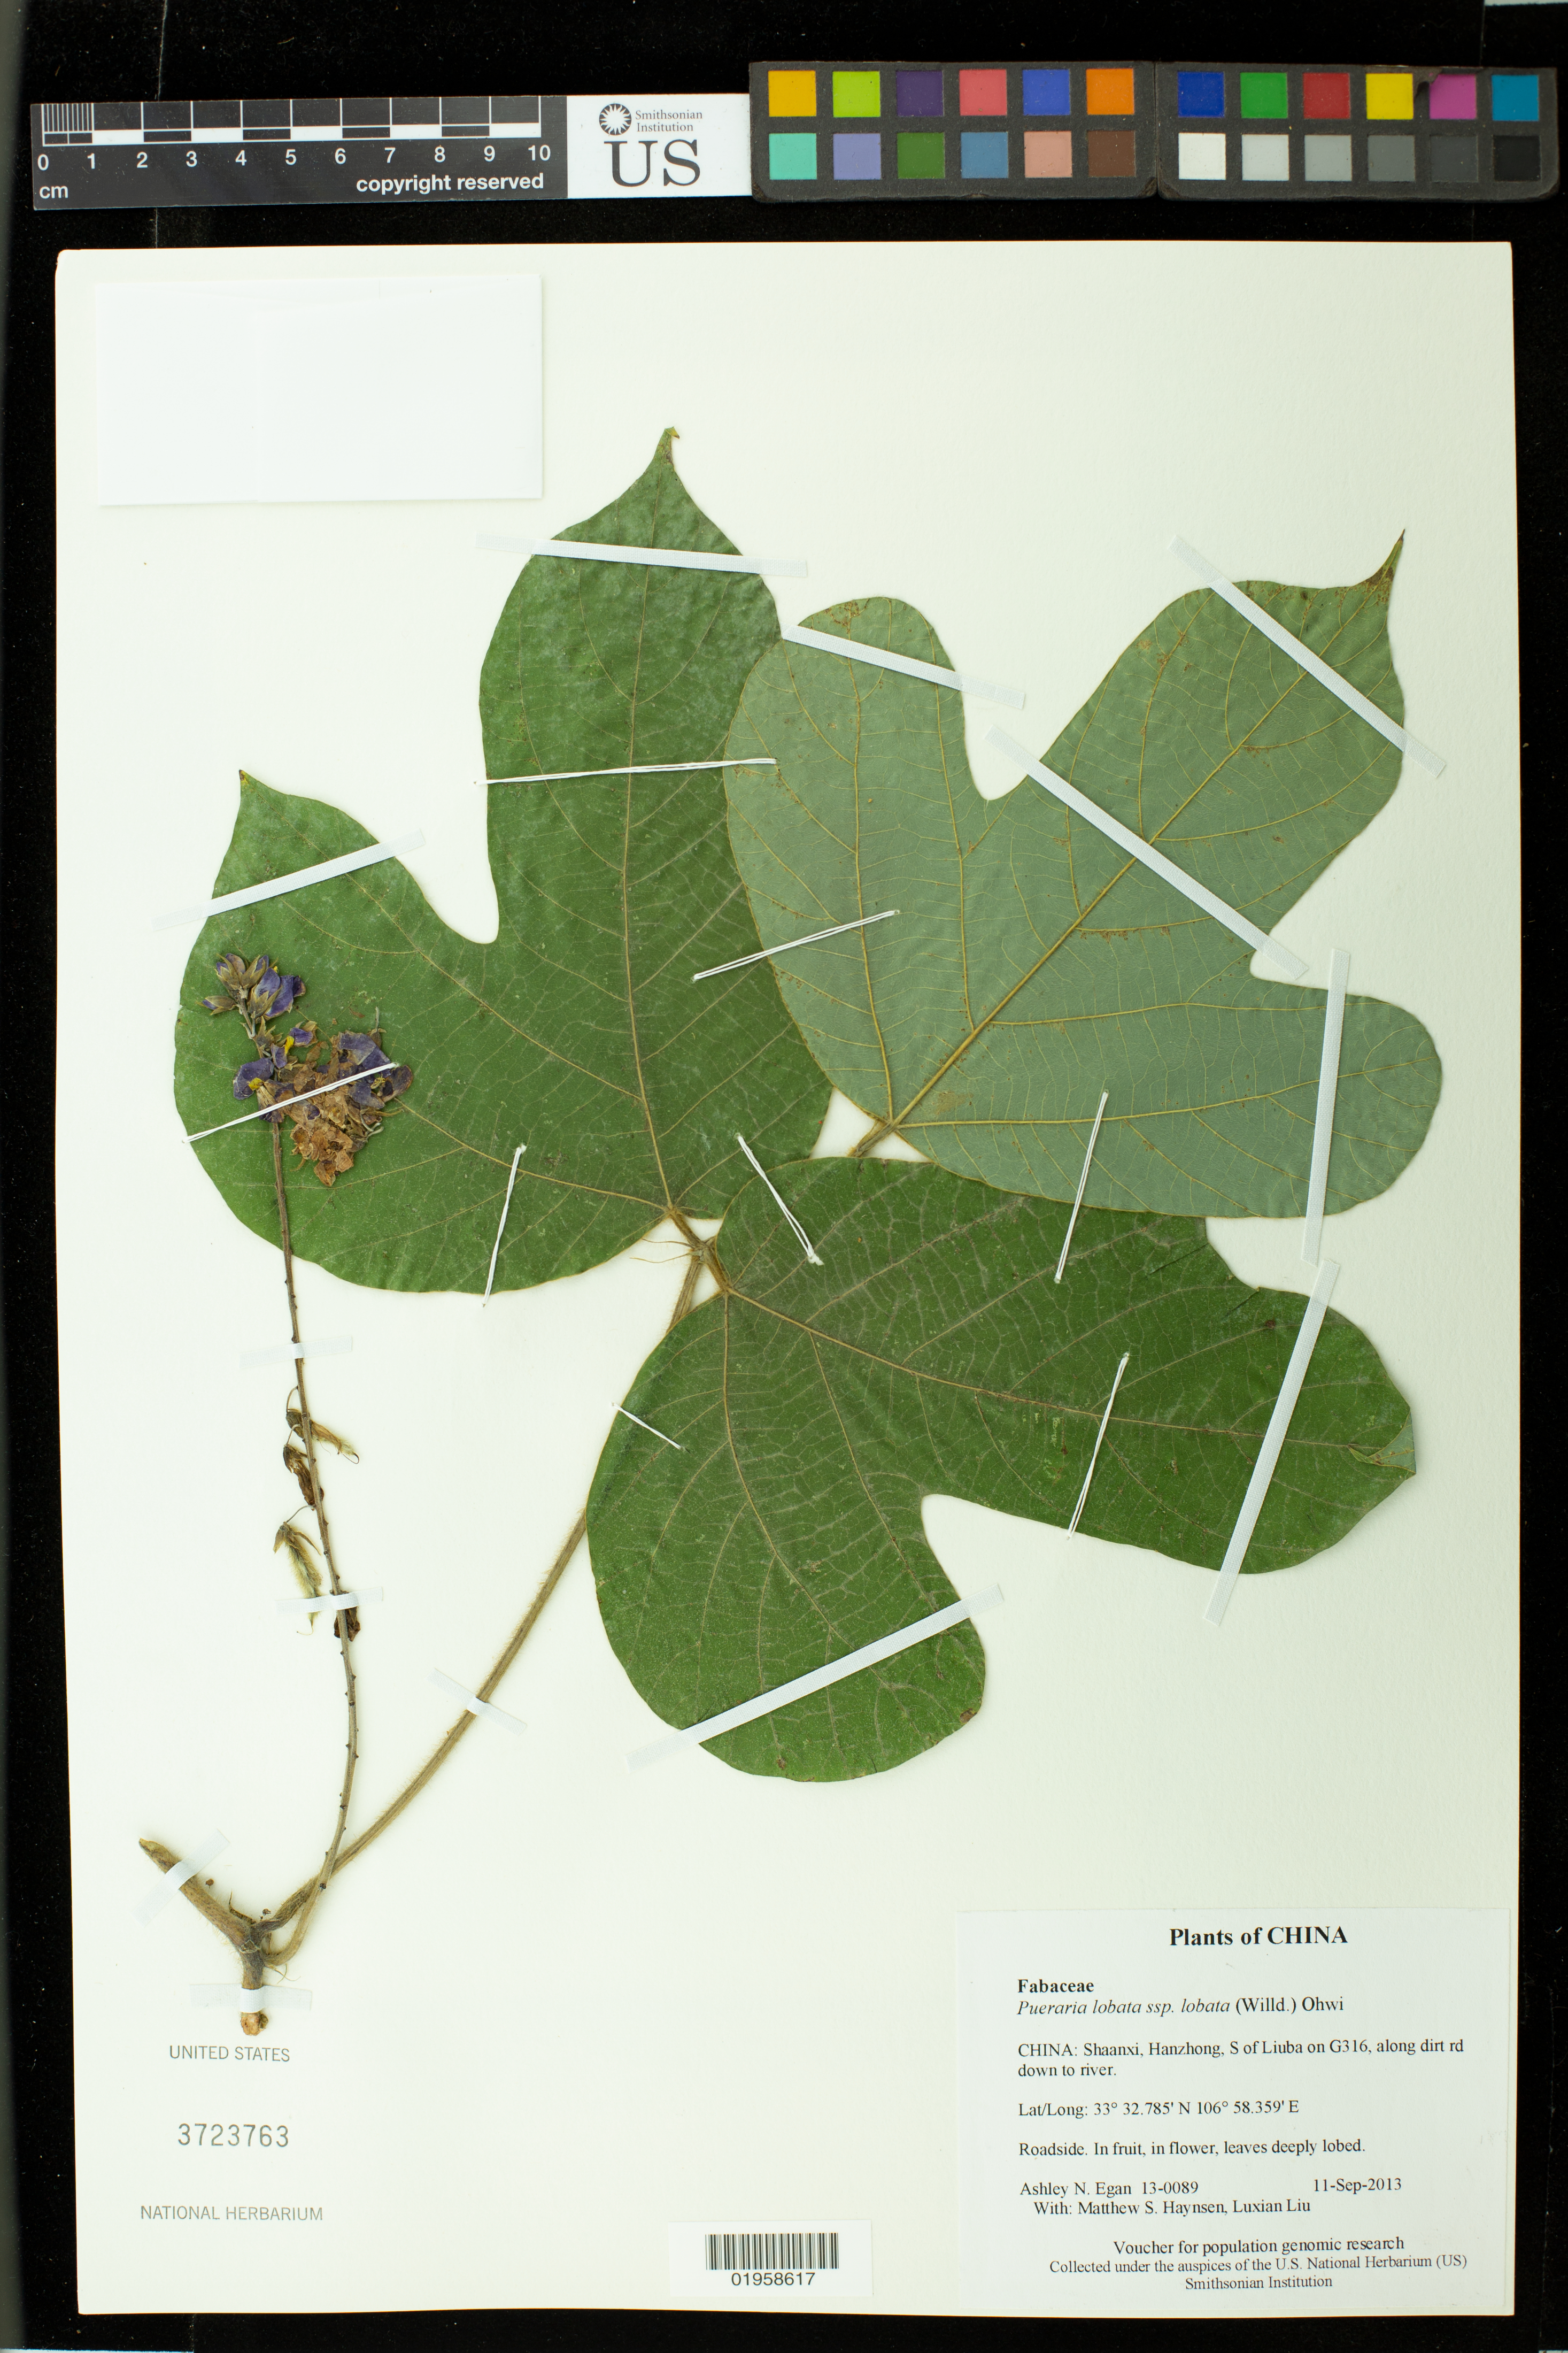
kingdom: Plantae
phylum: Tracheophyta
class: Magnoliopsida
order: Fabales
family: Fabaceae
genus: Pueraria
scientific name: Pueraria lobata subsp. lobata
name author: (Willd.) Ohwi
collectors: A. N. Egan, M. Hansen & L. Liu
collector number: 13-0089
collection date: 2013-09-11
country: China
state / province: Shaanxi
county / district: Hanzhong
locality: S of Liuba on G316, along dirt rd down to river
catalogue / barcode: US 3723763